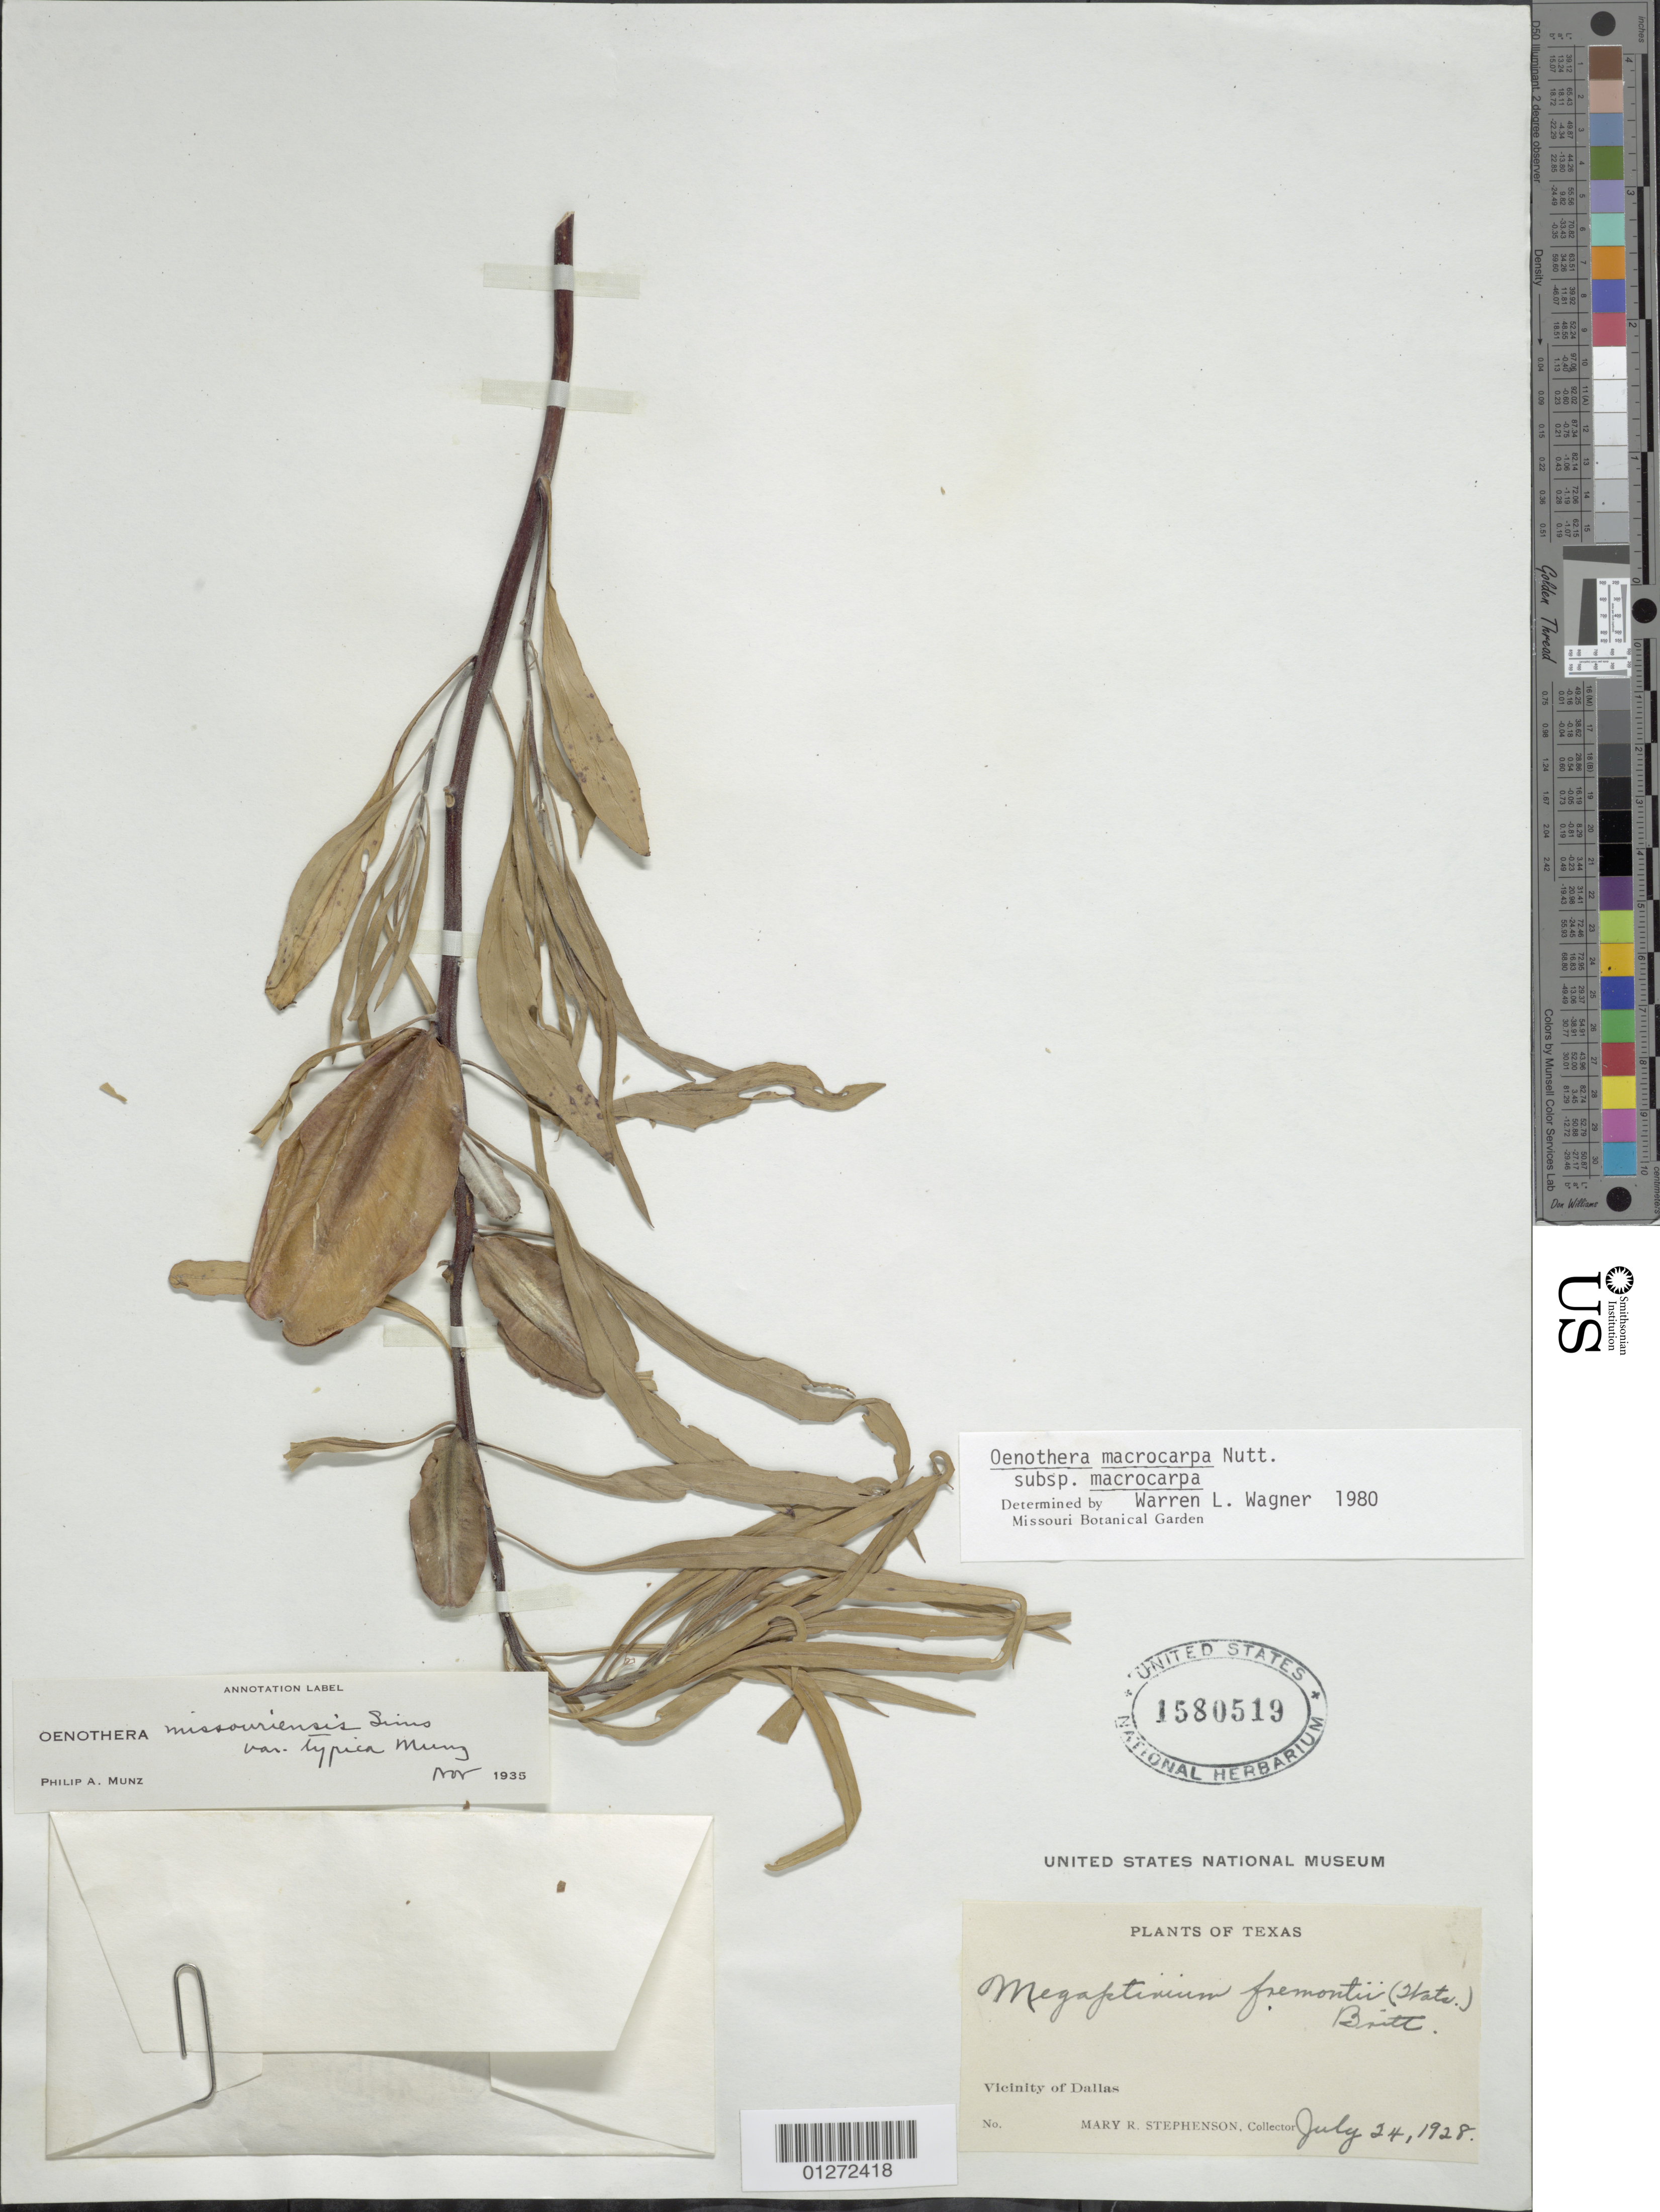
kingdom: Plantae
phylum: Tracheophyta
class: Magnoliopsida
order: Myrtales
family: Onagraceae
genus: Oenothera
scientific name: Oenothera macrocarpa subsp. macrocarpa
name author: Nutt.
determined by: Wagner, W. L., (BOT), Smithsonian Institution - National Museum of Natural History (UNITED STATES)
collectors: M. R. Stephenson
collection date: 1928-07-24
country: United States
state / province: Texas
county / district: Dallas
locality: Vicinity of Dallas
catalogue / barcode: US 1580519